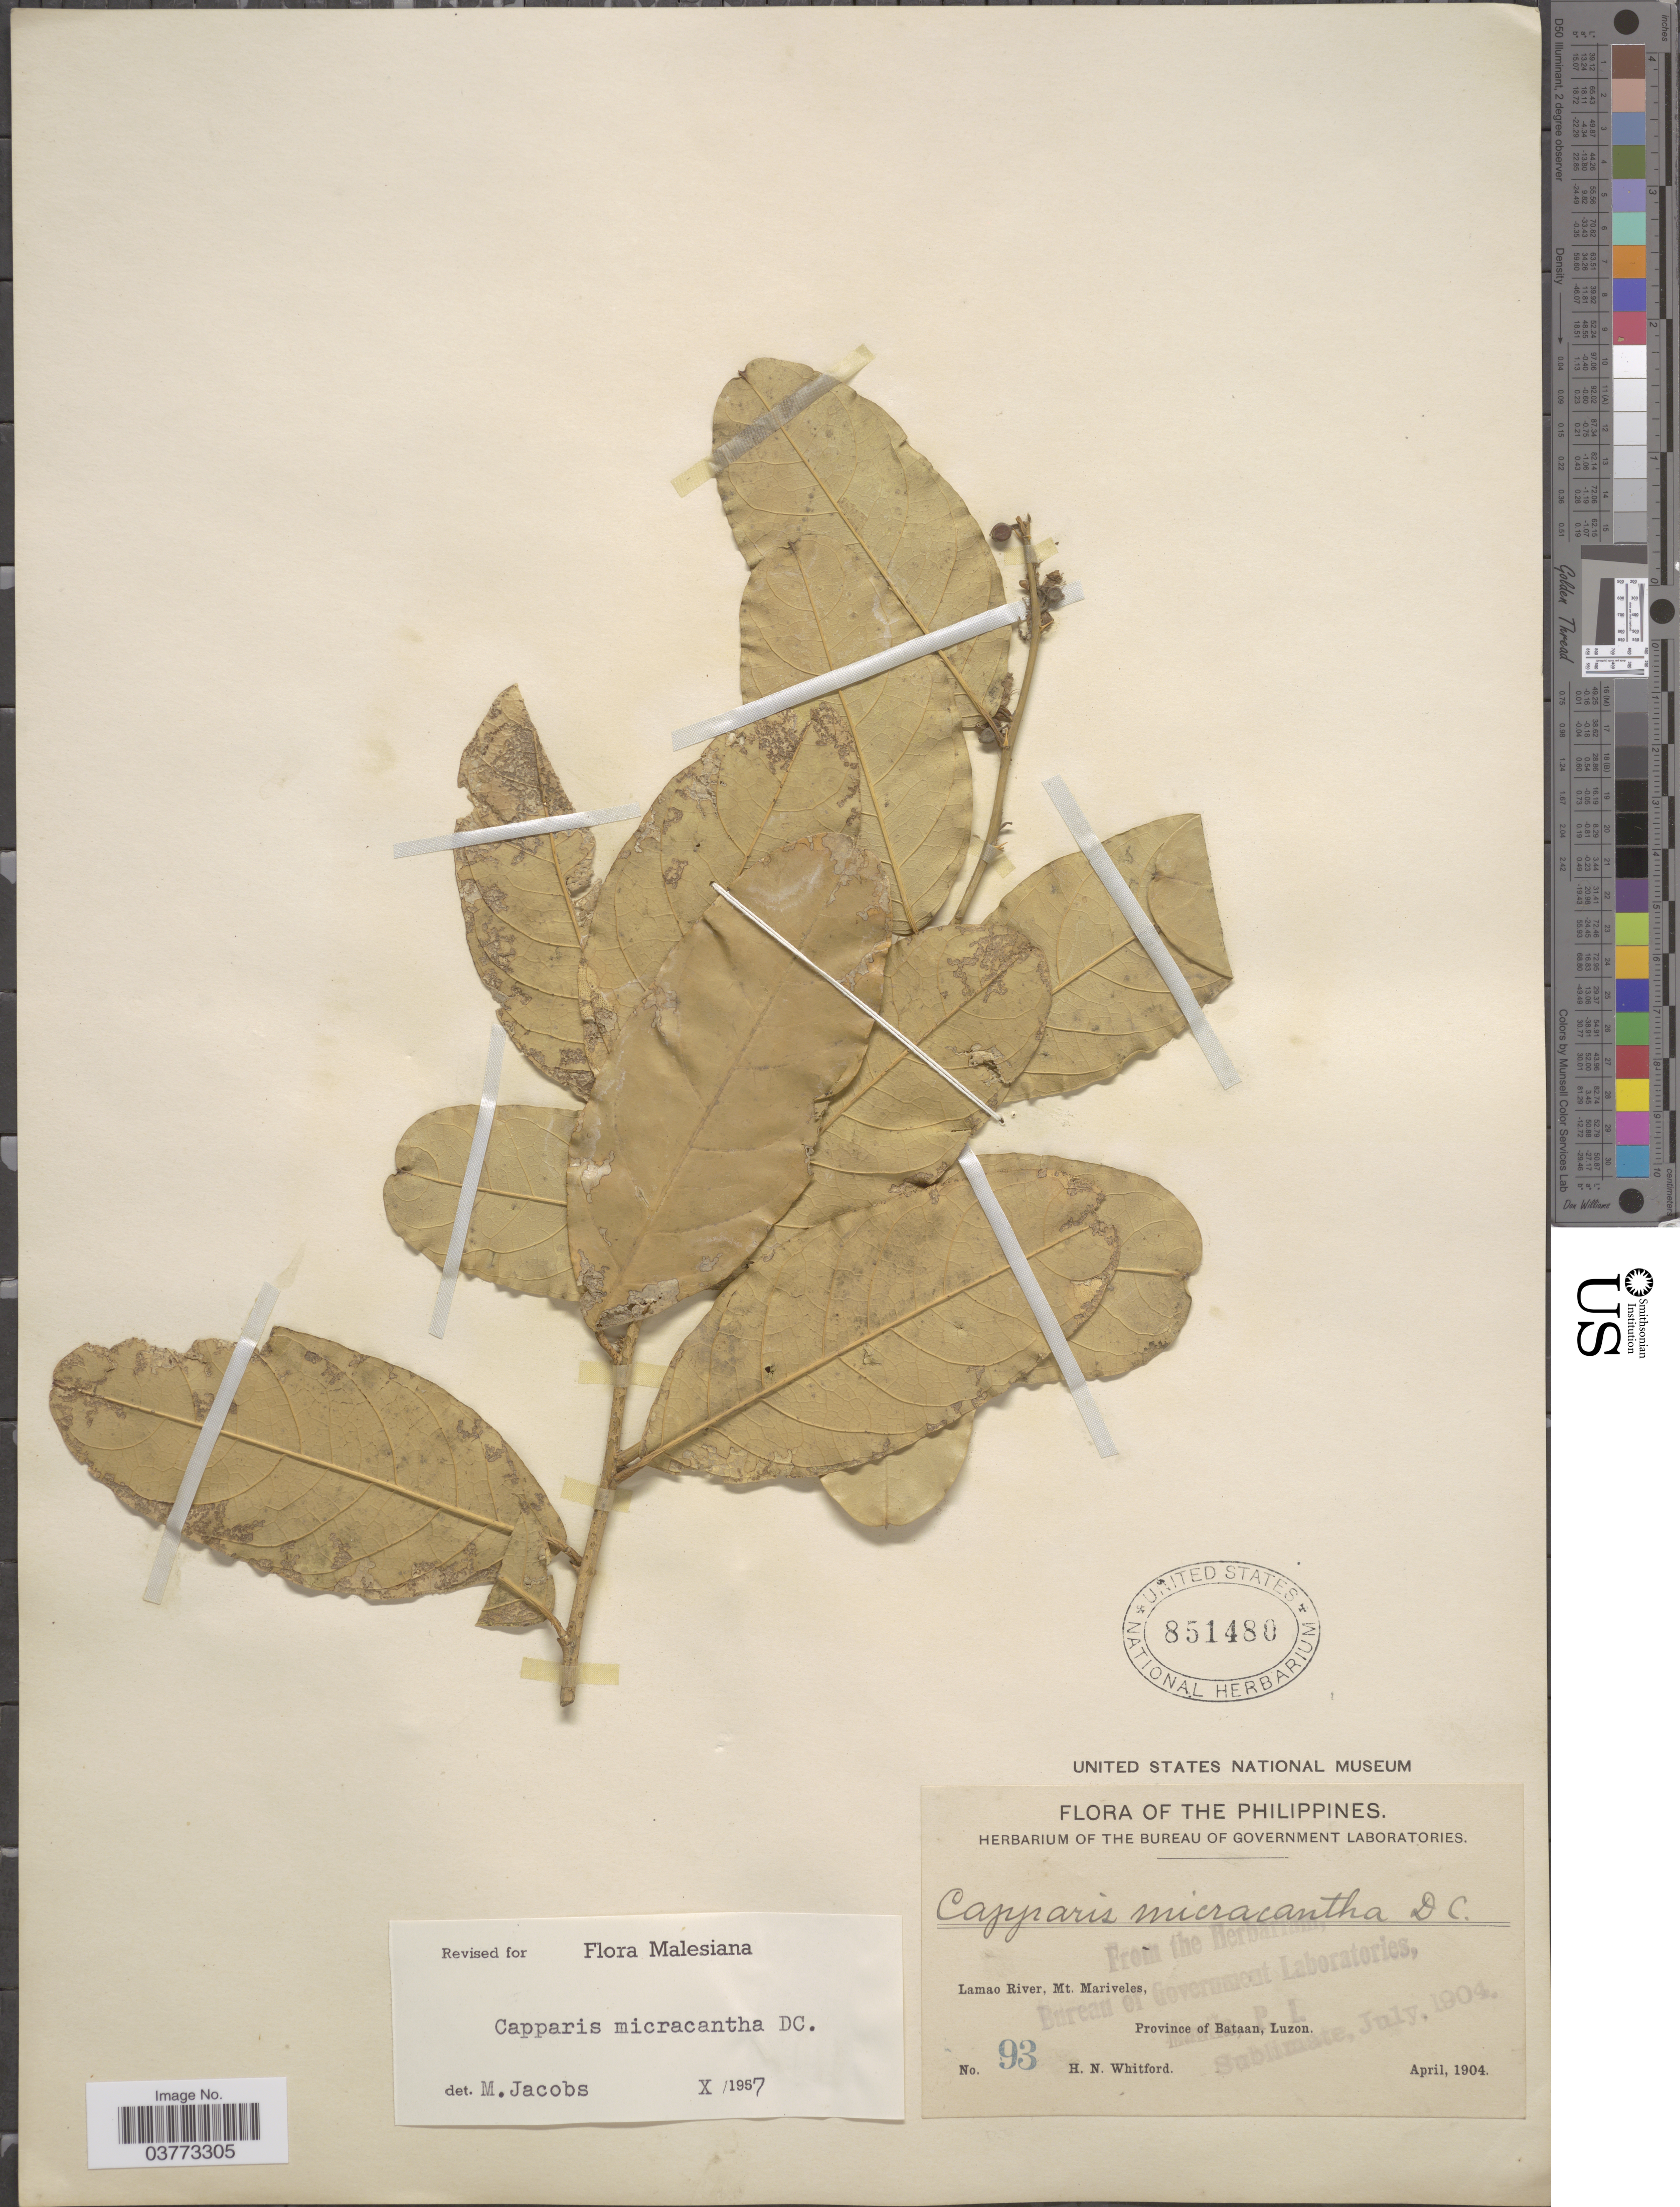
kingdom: Plantae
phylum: Tracheophyta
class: Magnoliopsida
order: Brassicales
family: Capparaceae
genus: Capparis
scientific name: Capparis micrantha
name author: A. Rich.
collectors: H. N. Whitford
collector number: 93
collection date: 1904-04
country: Philippines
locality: The Philippines. Lamao River, Mt. Mariveles, Province of Bataan, Luzon.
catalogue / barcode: US 851480